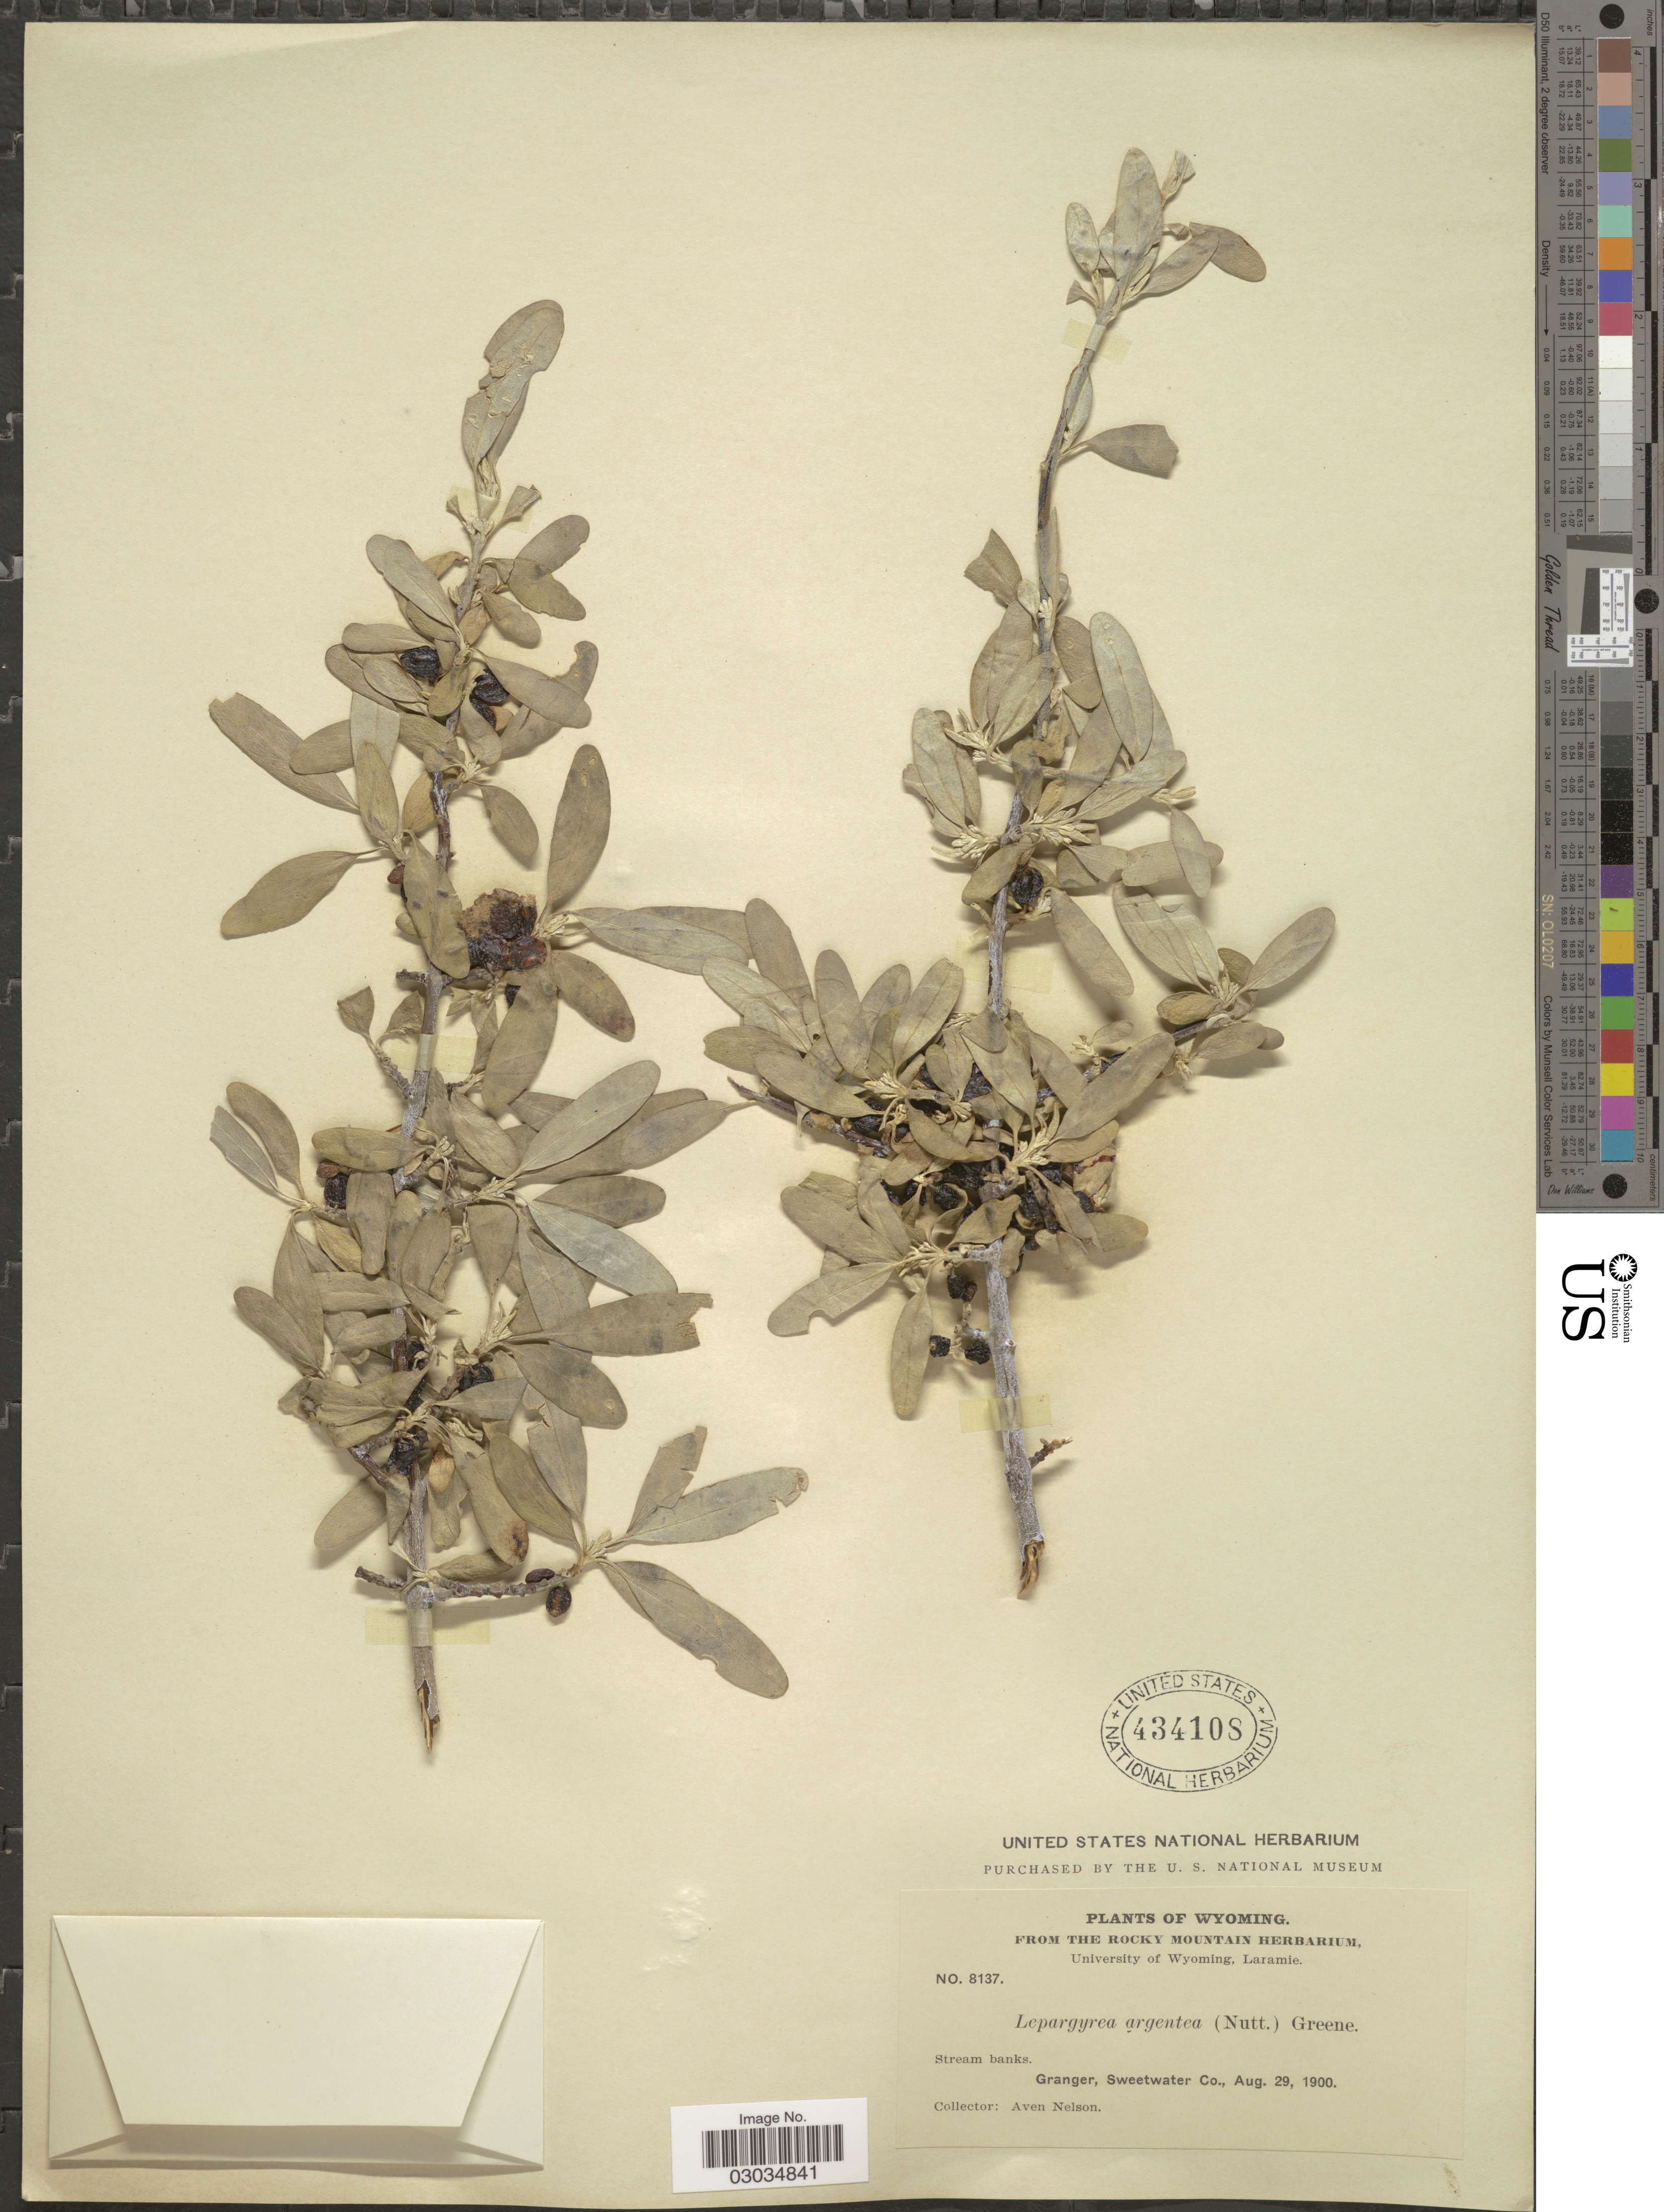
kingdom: Plantae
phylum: Tracheophyta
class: Magnoliopsida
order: Rosales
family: Elaeagnaceae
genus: Shepherdia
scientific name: Shepherdia argentea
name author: (Pursh) Nutt.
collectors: A. Nelson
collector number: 8137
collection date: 1900-08-29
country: United States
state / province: Wyoming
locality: Granger, Sweetwater Co.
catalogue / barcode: US 434108